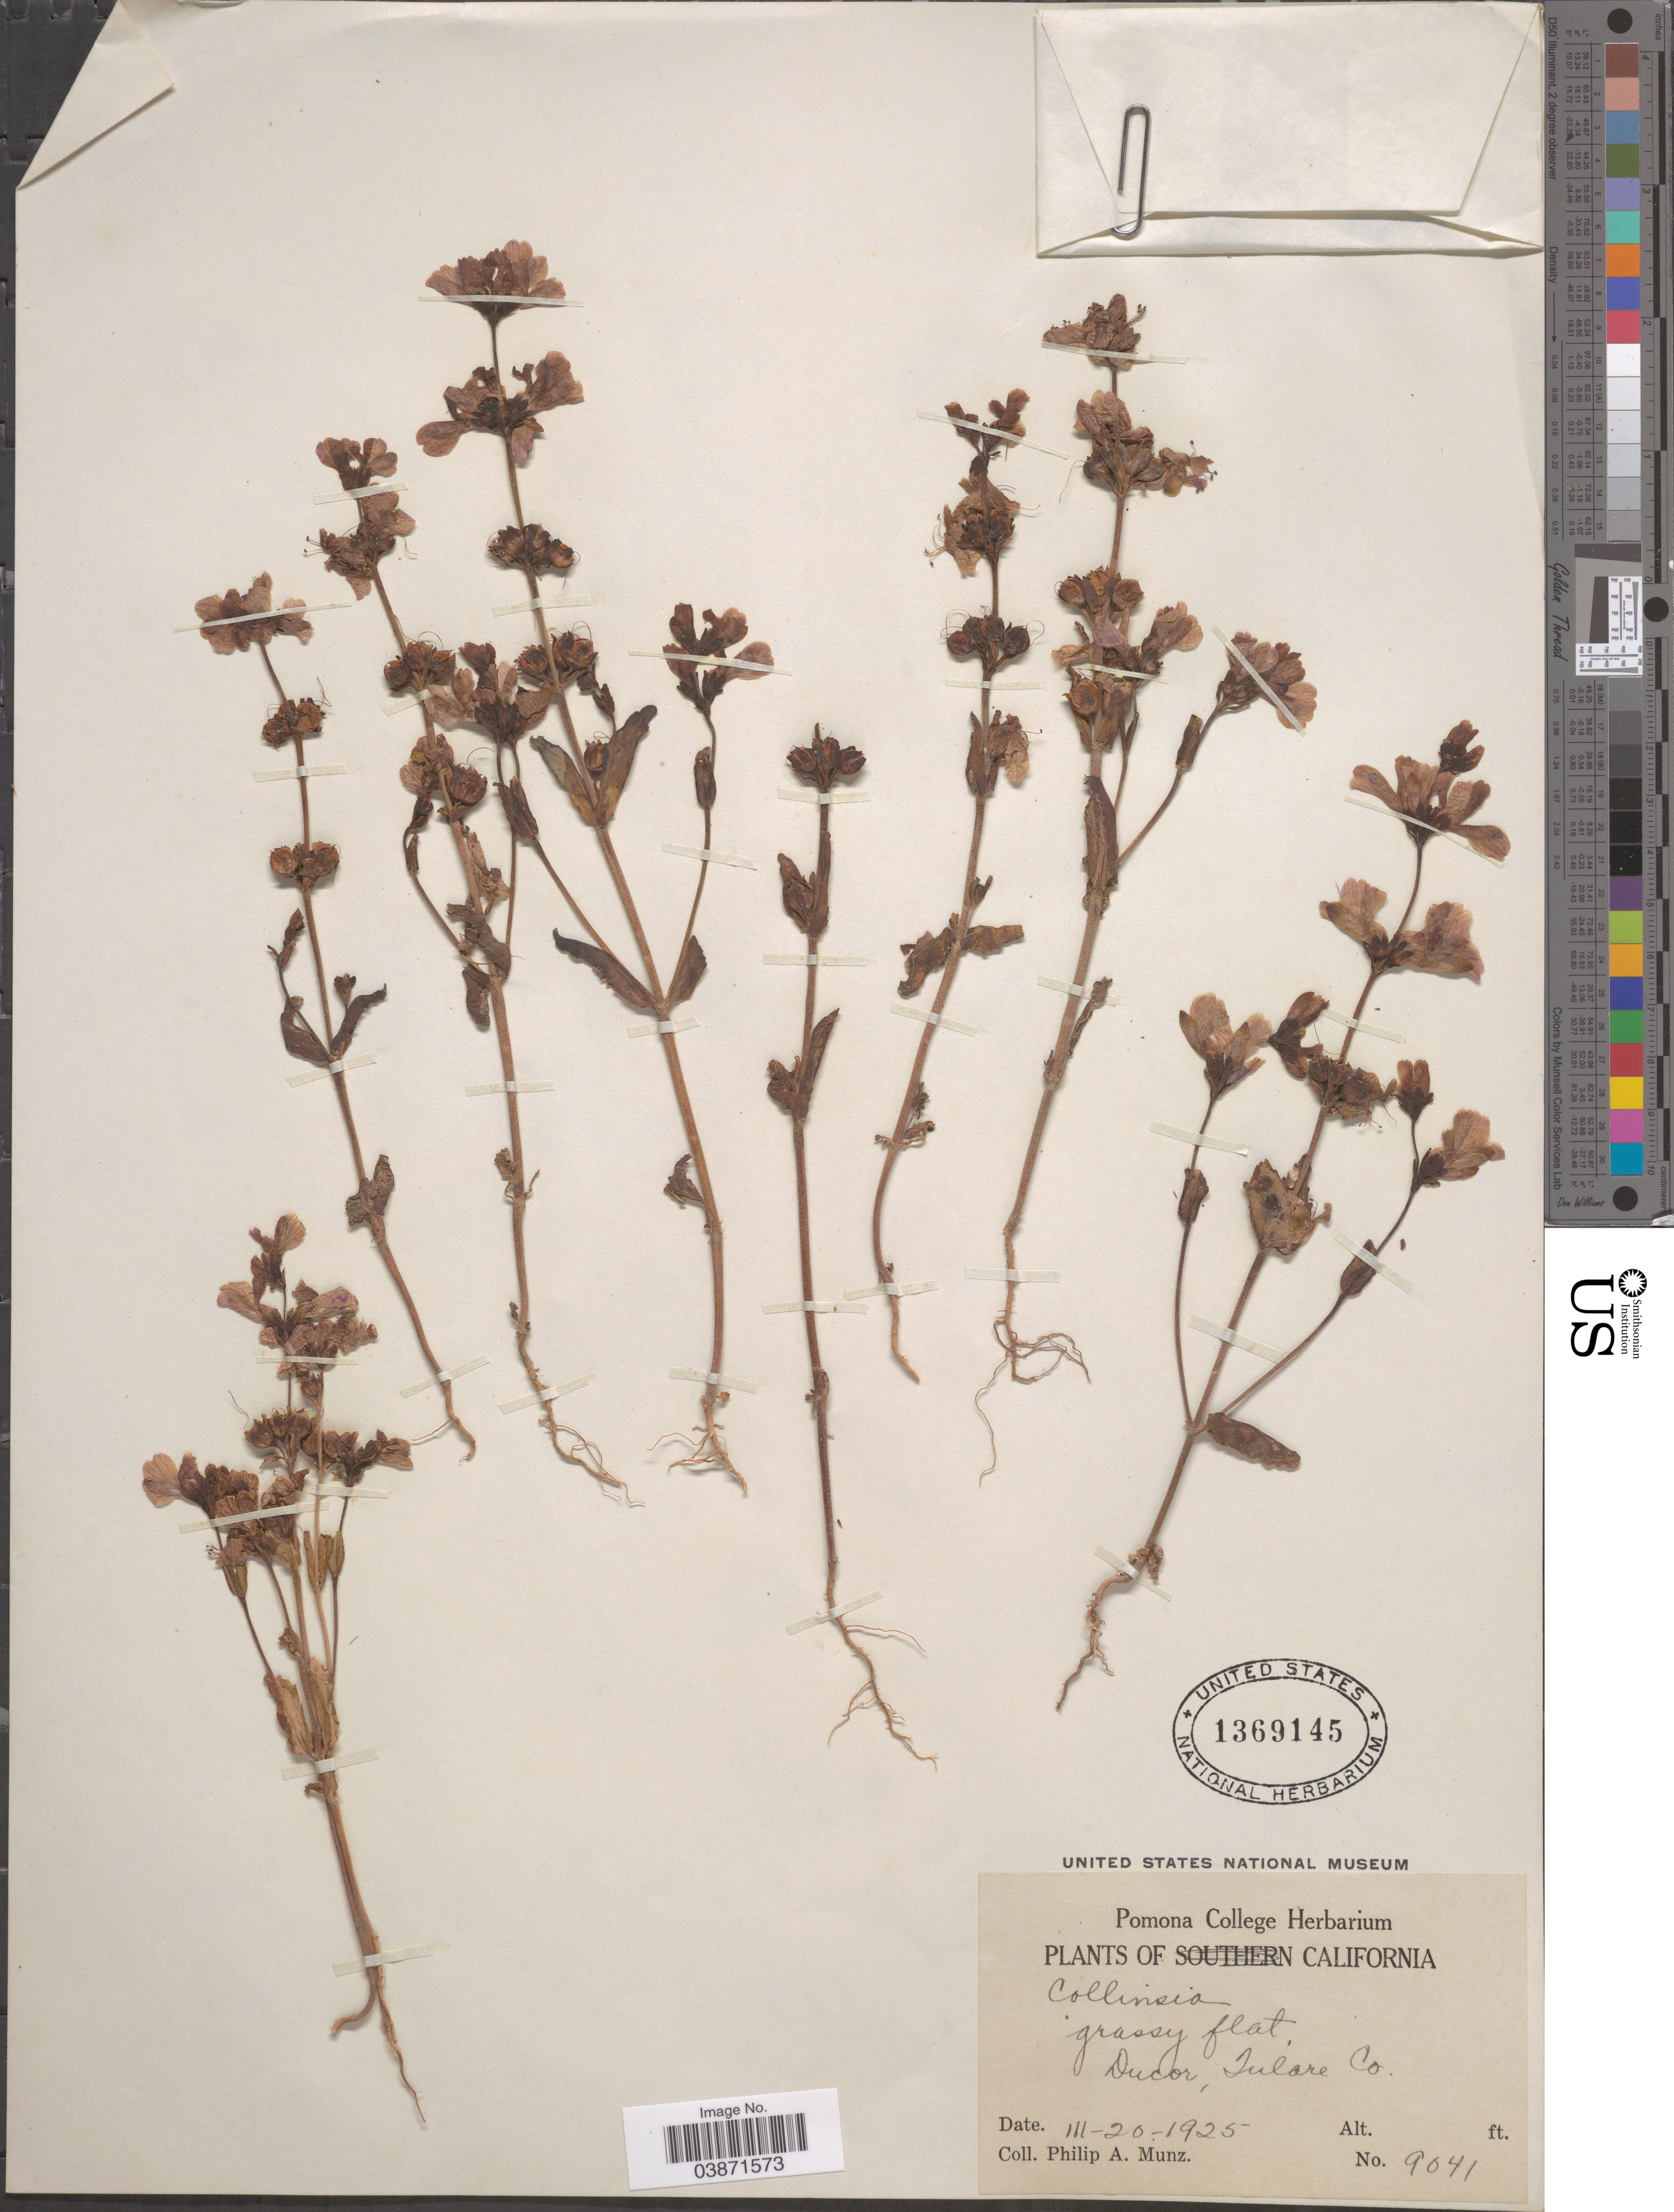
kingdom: Plantae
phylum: Tracheophyta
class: Magnoliopsida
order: Lamiales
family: Plantaginaceae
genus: Collinsia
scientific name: Collinsia sp.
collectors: P. A. Munz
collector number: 9041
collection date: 1925-03-20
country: United States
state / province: California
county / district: Tulare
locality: Ducor, Tulare Co.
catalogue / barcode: US 1369145